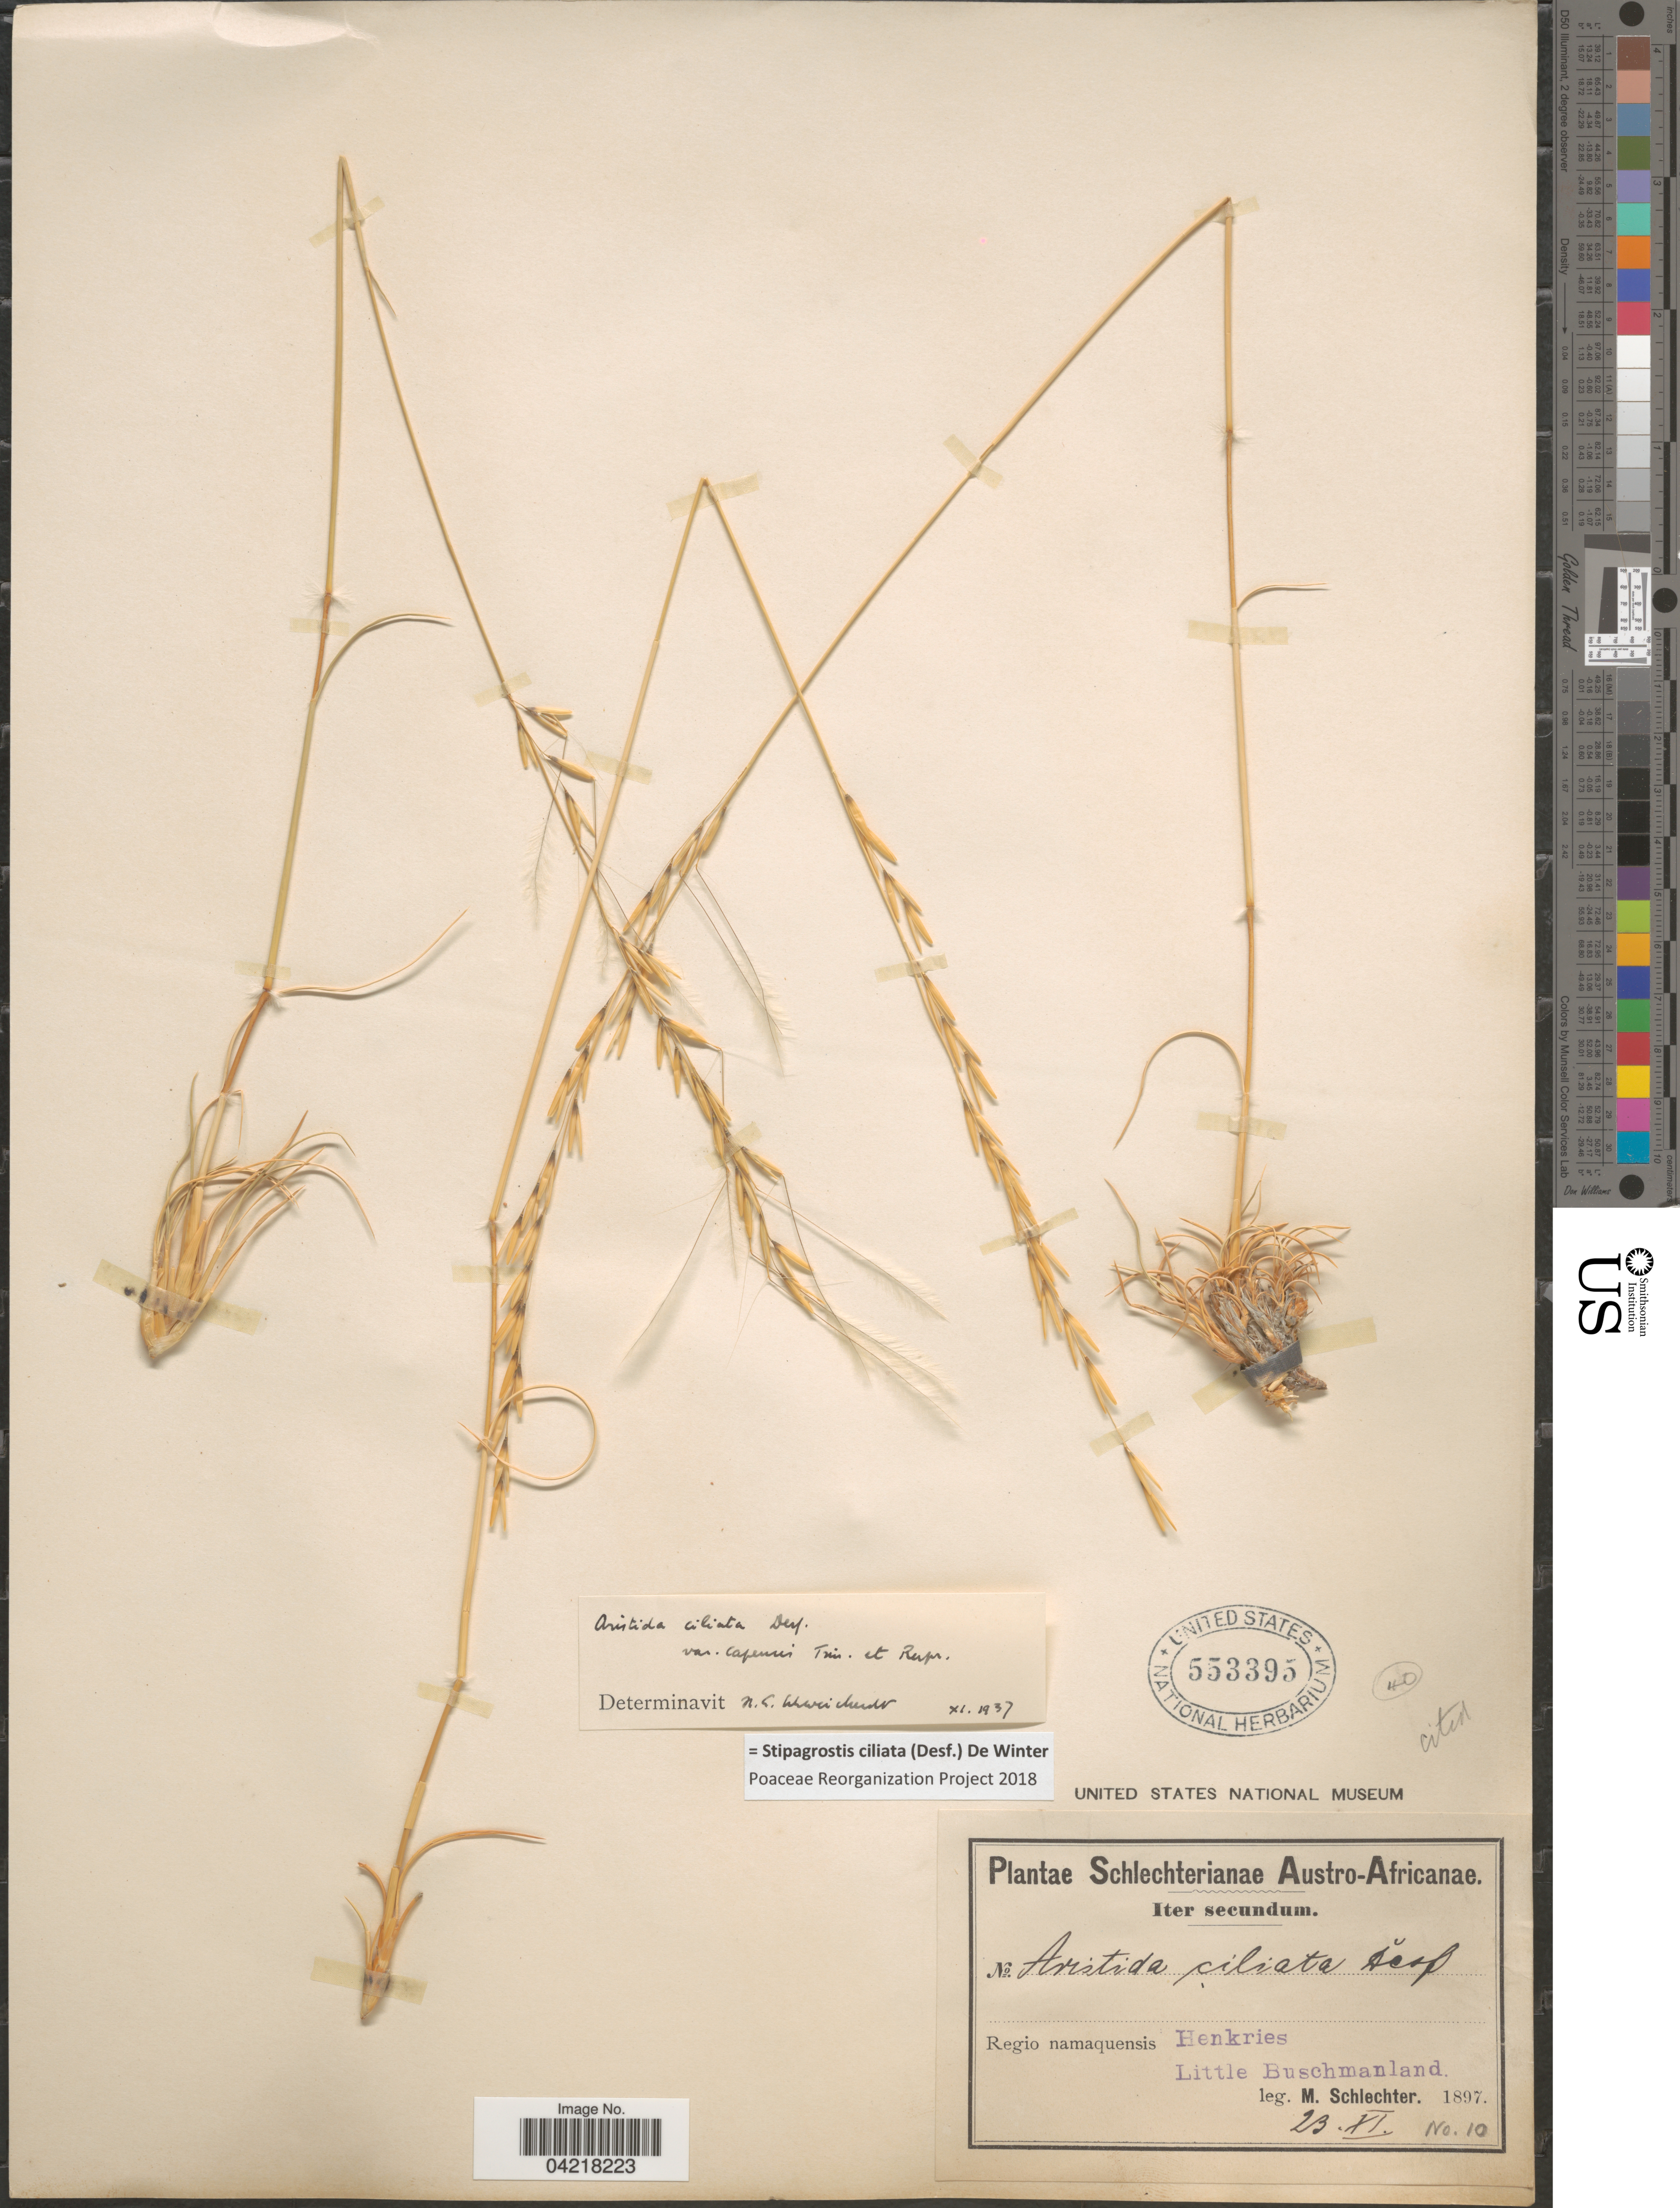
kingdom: Plantae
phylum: Tracheophyta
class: Liliopsida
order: Poales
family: Poaceae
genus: Stipagrostis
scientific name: Stipagrostis ciliata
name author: (Desf.) De Winter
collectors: M. Schlechter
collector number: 10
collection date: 1897-11-23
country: South Africa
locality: Austro-Africanae. Regio namaquensis Henkries. Little Buschmanland.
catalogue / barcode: US 553395